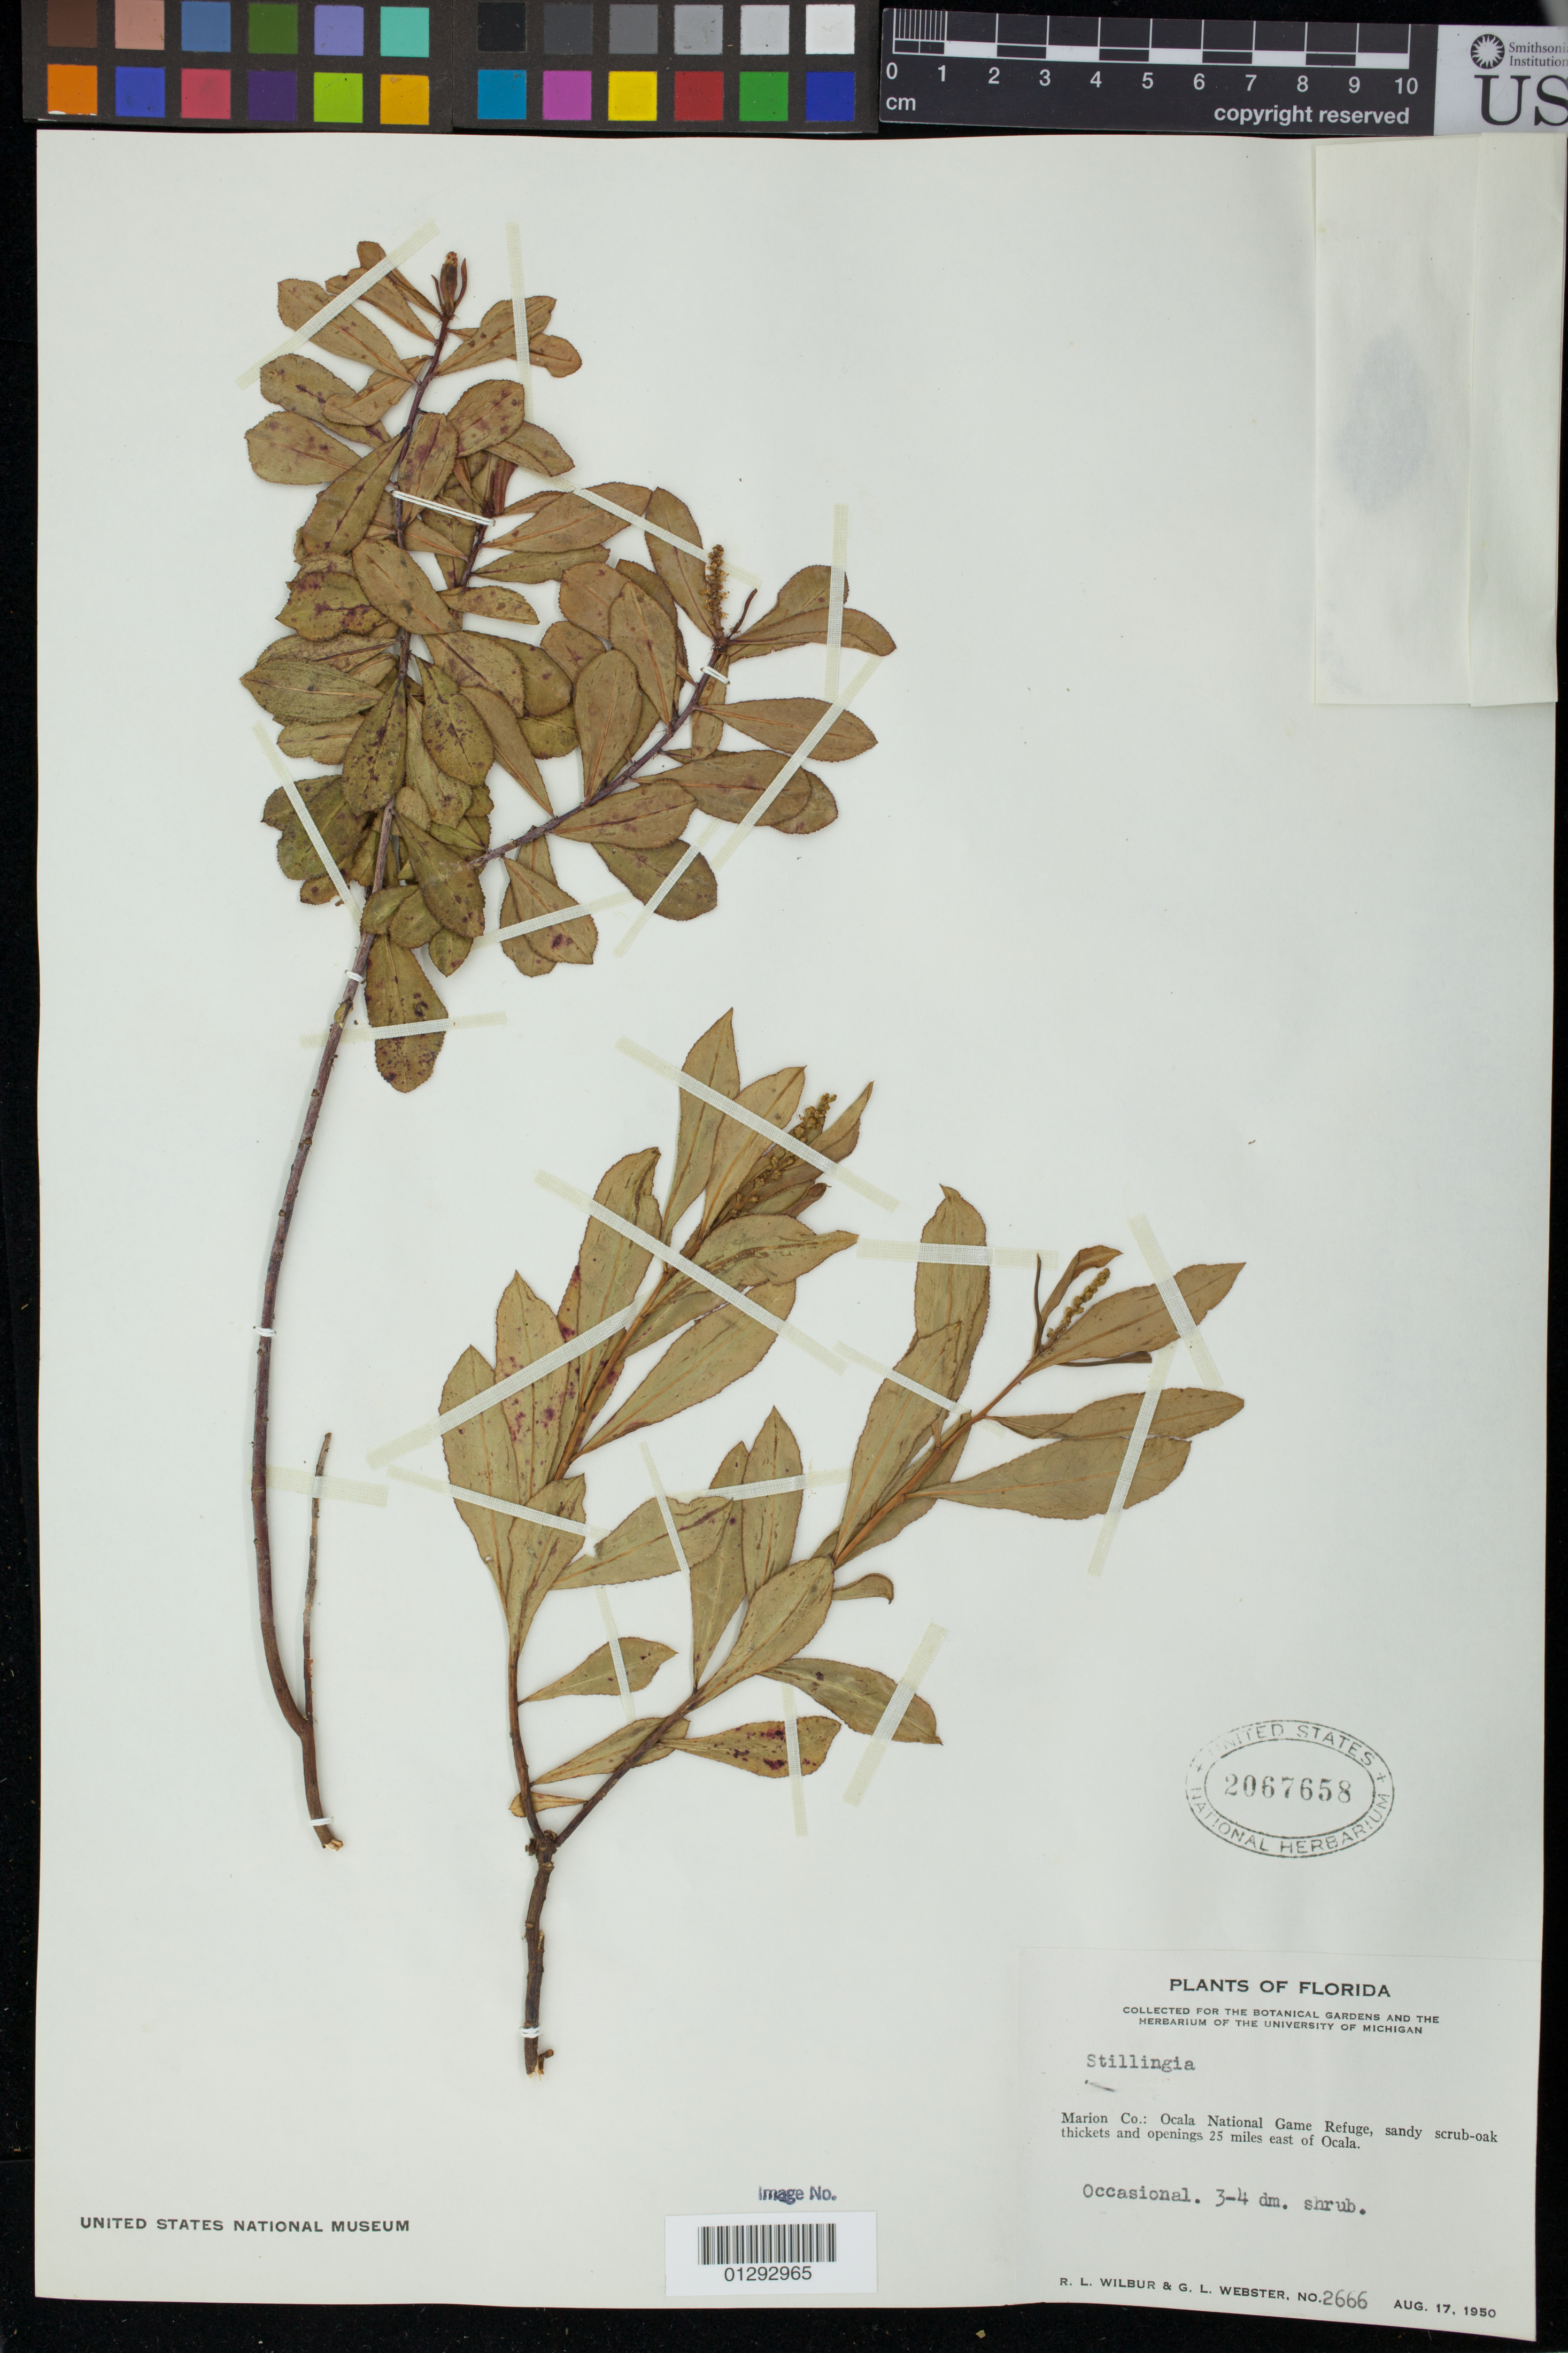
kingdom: Plantae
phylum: Tracheophyta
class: Magnoliopsida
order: Malpighiales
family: Euphorbiaceae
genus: Stillingia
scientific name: Stillingia sylvatica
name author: L.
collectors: R. L. Wilbur & G. L. Webster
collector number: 2666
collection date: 1950-08-17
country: United States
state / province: Florida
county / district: Marion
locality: Ocala National Game Refuge, 25 miles east of Ocala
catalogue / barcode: US 2067658